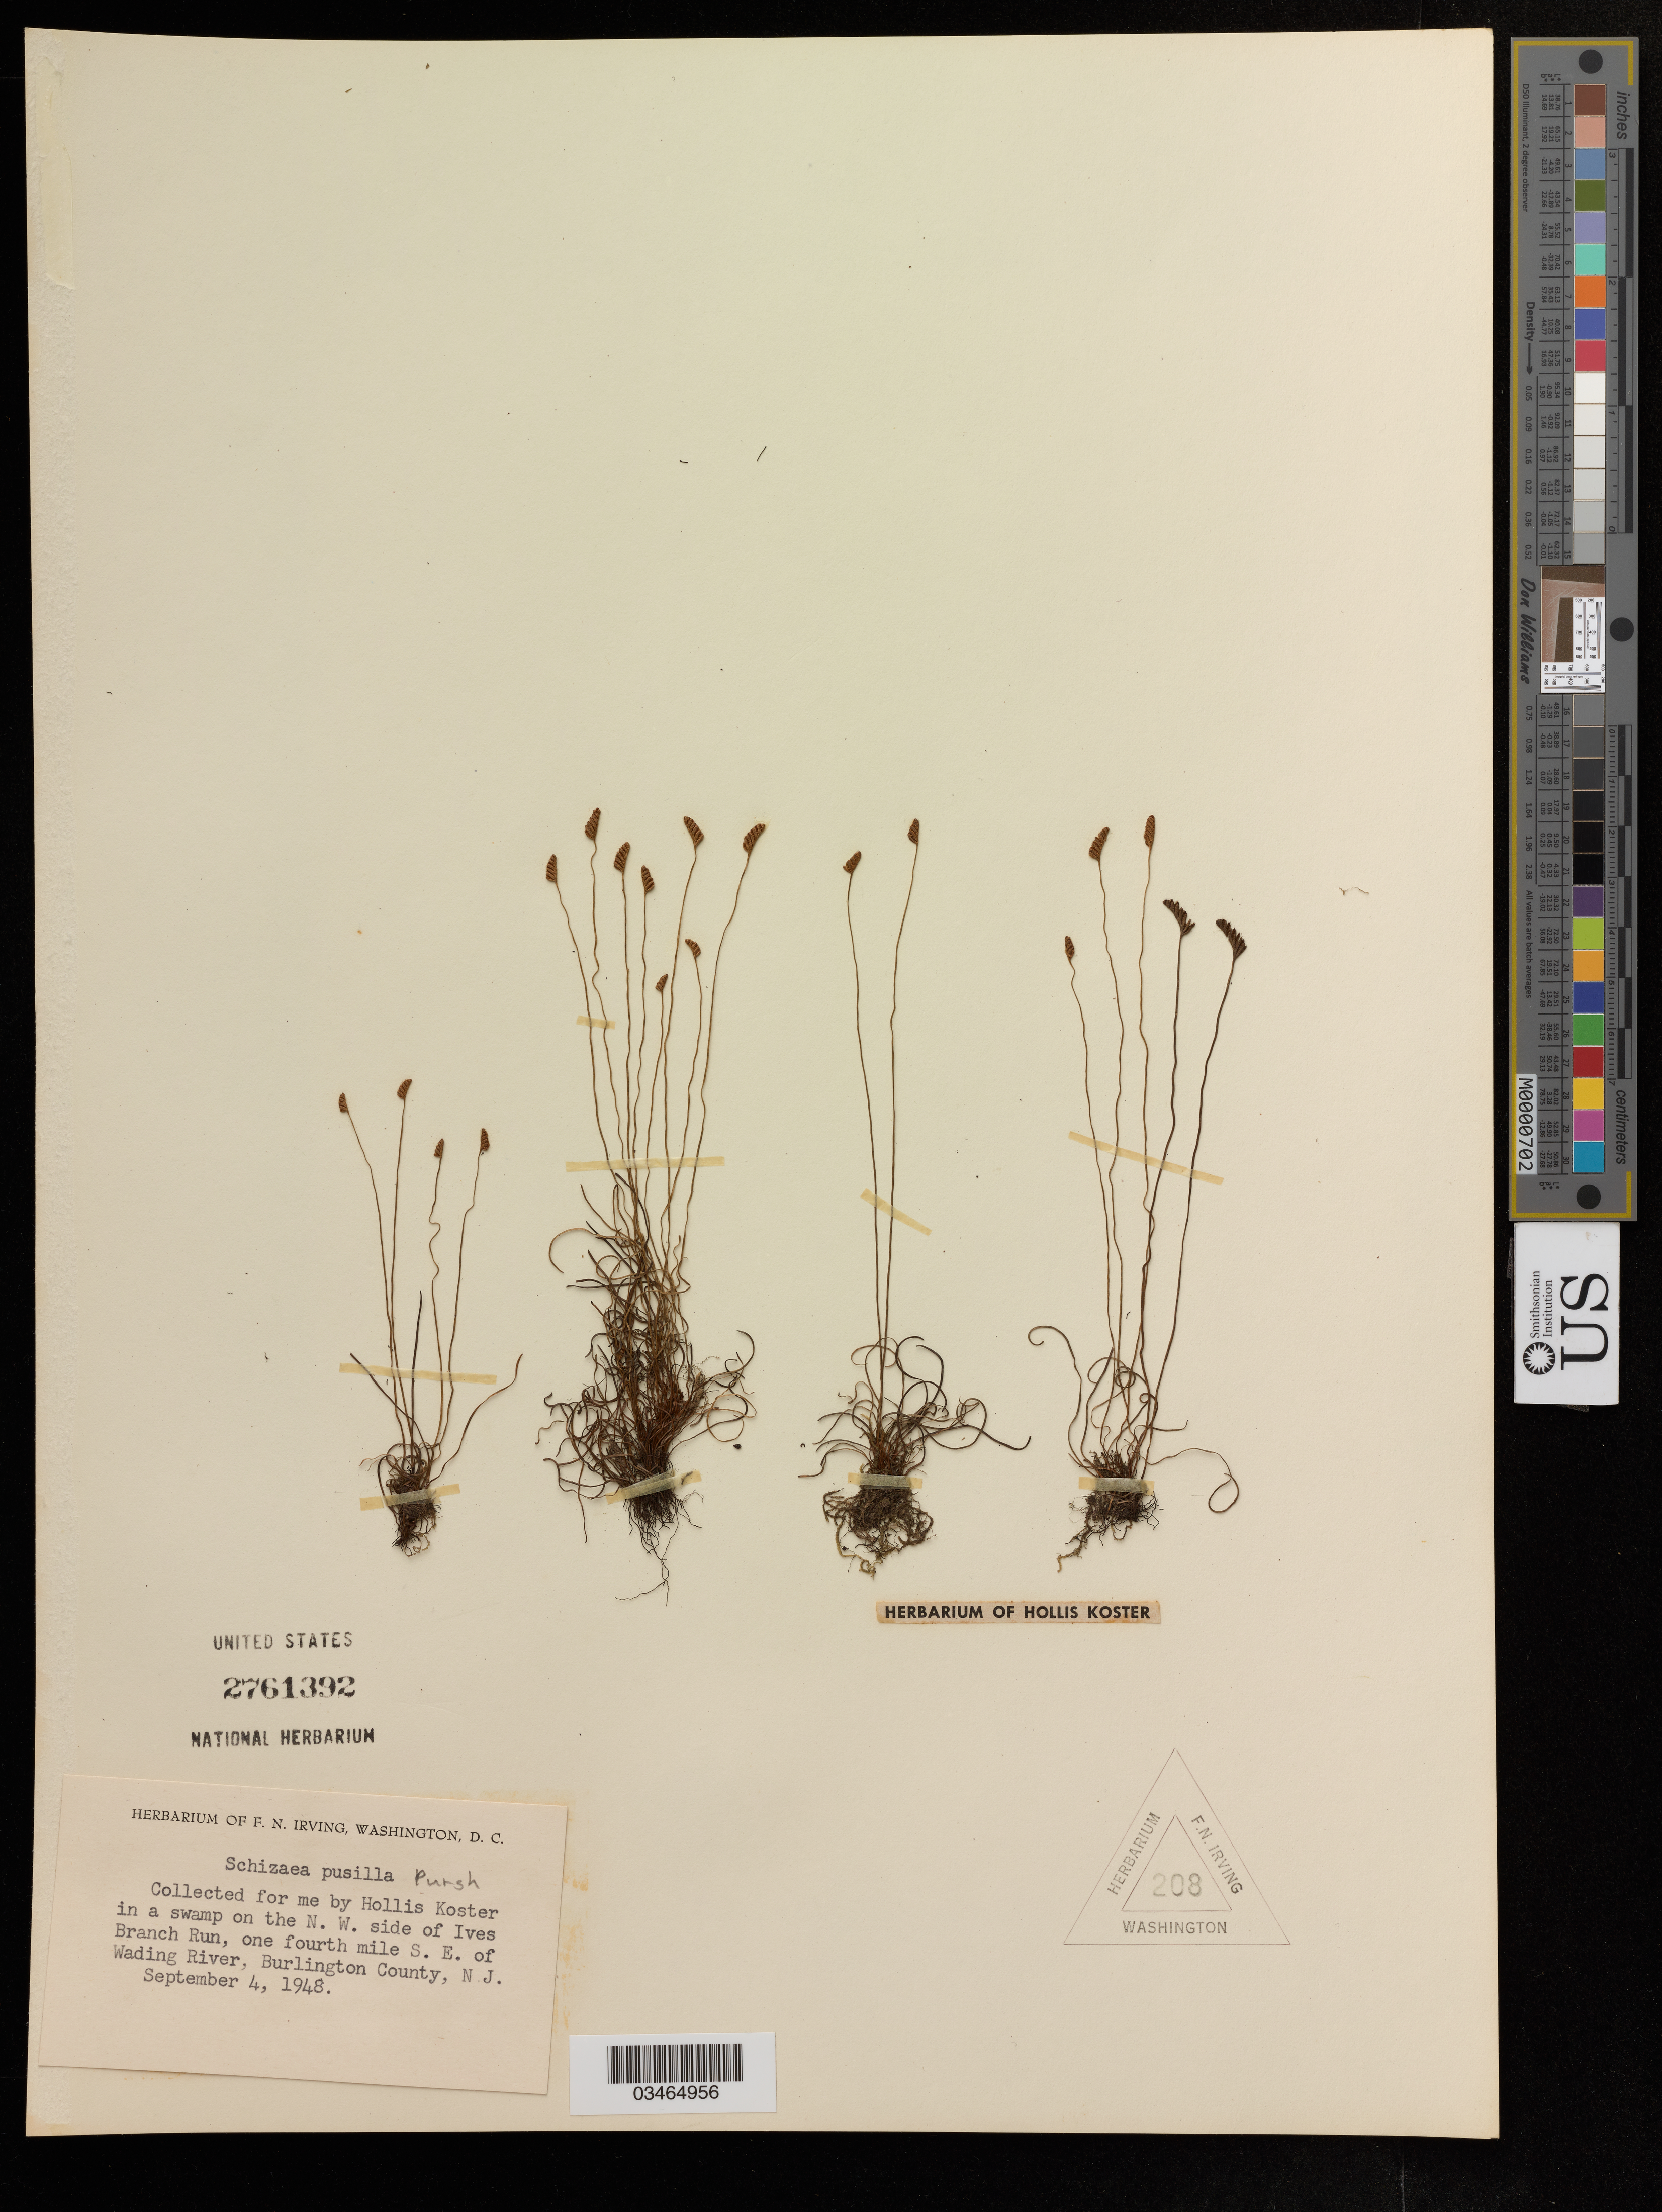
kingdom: Plantae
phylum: Tracheophyta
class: Polypodiopsida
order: Schizaeales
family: Schizaeaceae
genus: Schizaea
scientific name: Schizaea pusilla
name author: Pursh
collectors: H. Koster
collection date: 1948-09-04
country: United States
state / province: New Jersey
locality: On the N. W. side of Ives Branch Run, on fourth mile S. E. of Wading River, Burlington County.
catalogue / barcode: US 2761392